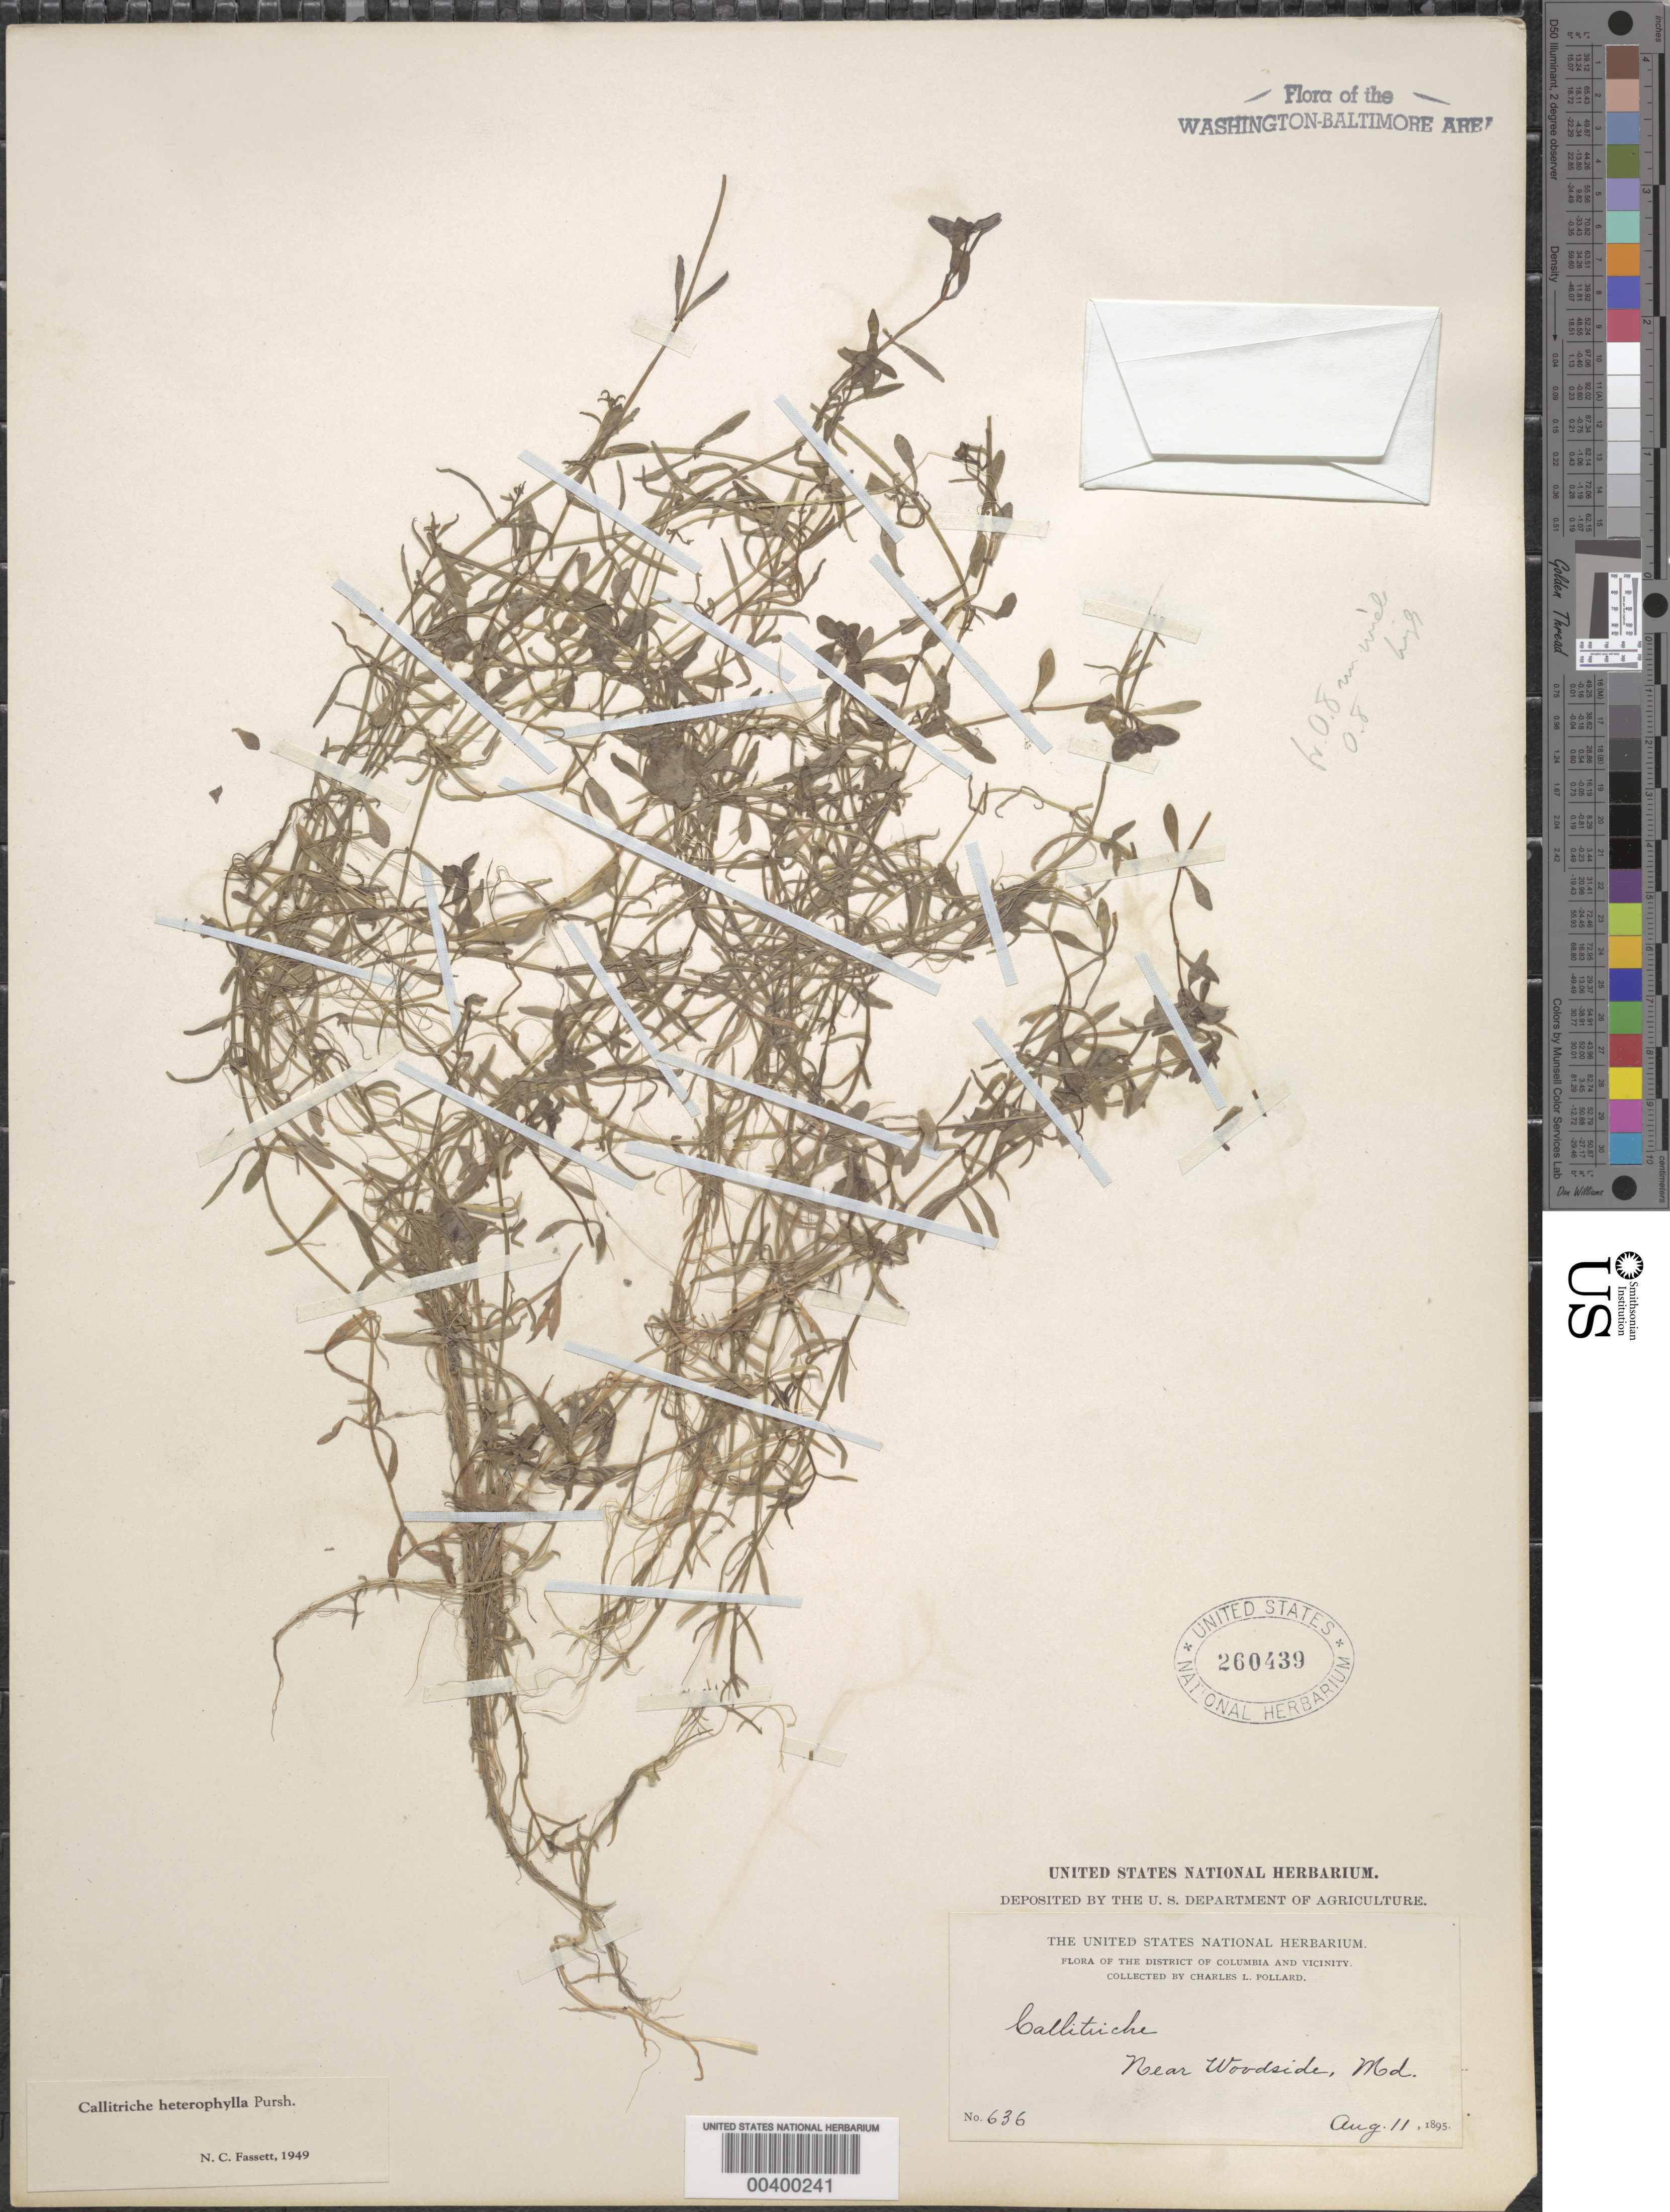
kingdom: Plantae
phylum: Tracheophyta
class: Magnoliopsida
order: Lamiales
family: Plantaginaceae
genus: Callitriche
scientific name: Callitriche heterophylla Pursh emend. Darby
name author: Pursh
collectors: C. L. Pollard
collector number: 636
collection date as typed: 11 Aug 1895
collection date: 1895-08-11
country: United States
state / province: Maryland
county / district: Montgomery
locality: Woodside vicinity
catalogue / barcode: US 260439